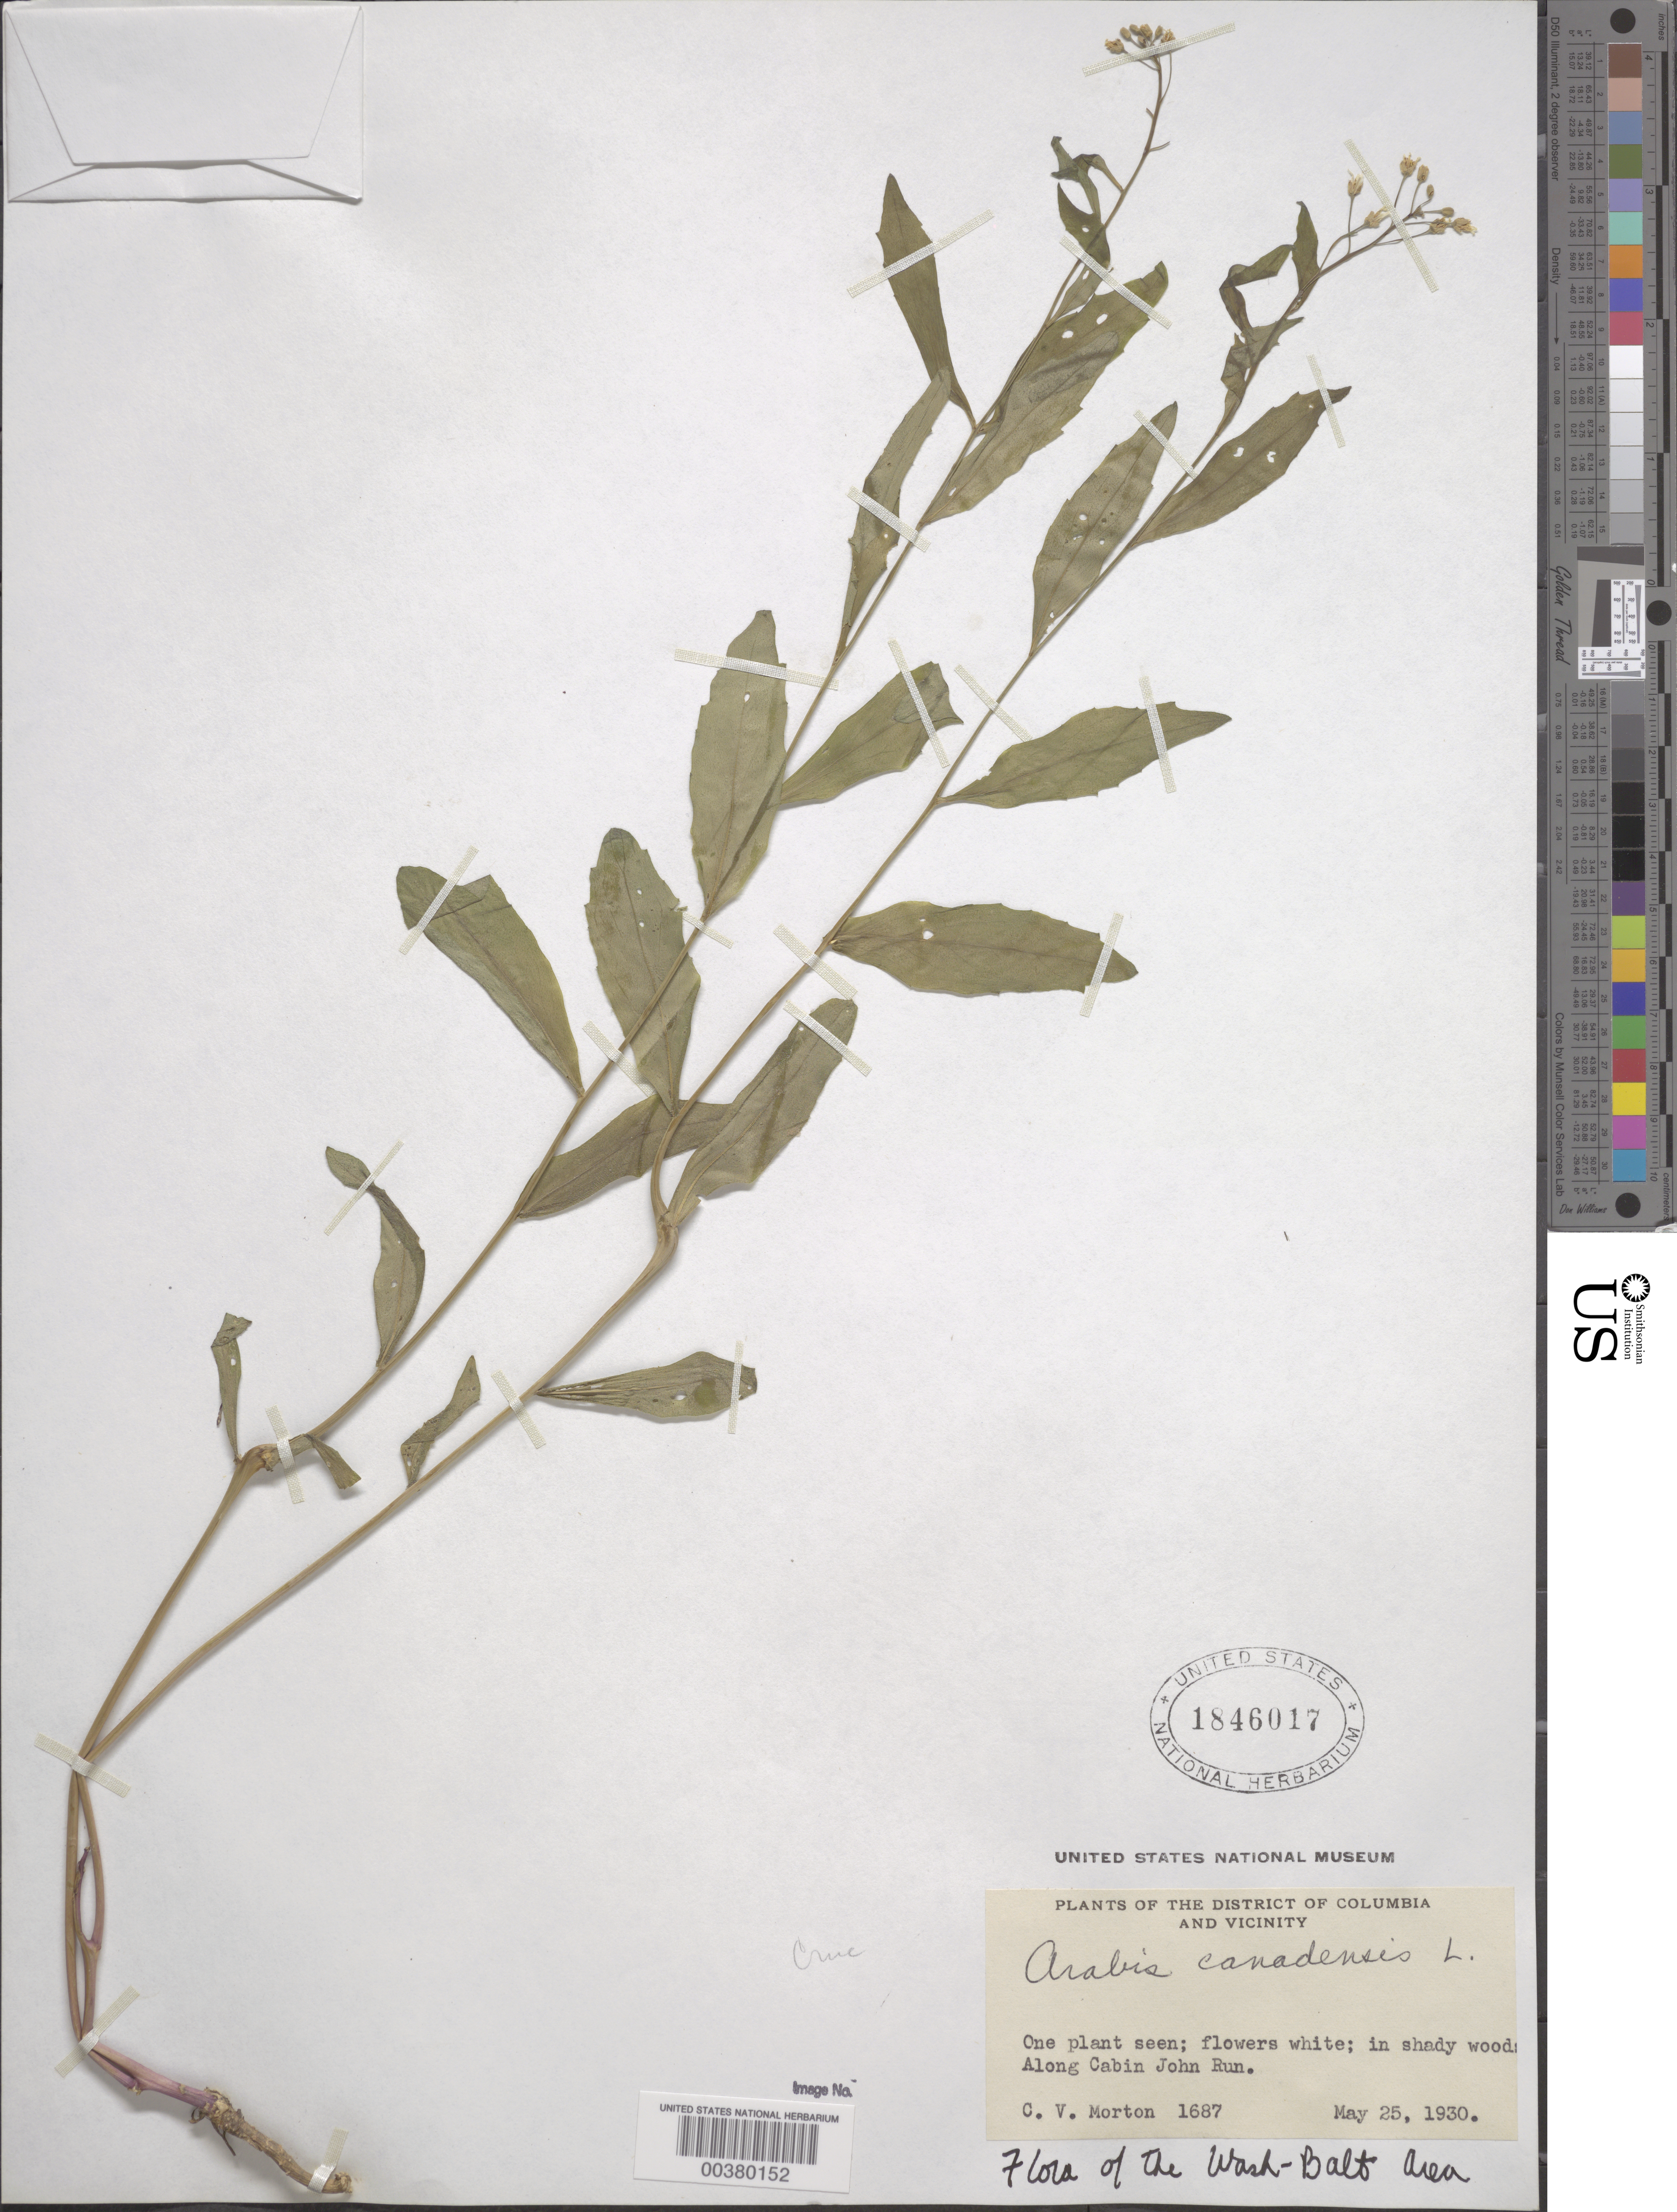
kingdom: Plantae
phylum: Tracheophyta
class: Magnoliopsida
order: Brassicales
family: Brassicaceae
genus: Boechera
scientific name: Boechera canadensis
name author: (L.) Al-Shehbaz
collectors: C. V. Morton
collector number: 1687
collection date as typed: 25 May 1930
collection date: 1930-05-25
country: United States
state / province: Maryland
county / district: Montgomery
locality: Cabin John Run C. & O. Canal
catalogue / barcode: US 1846017